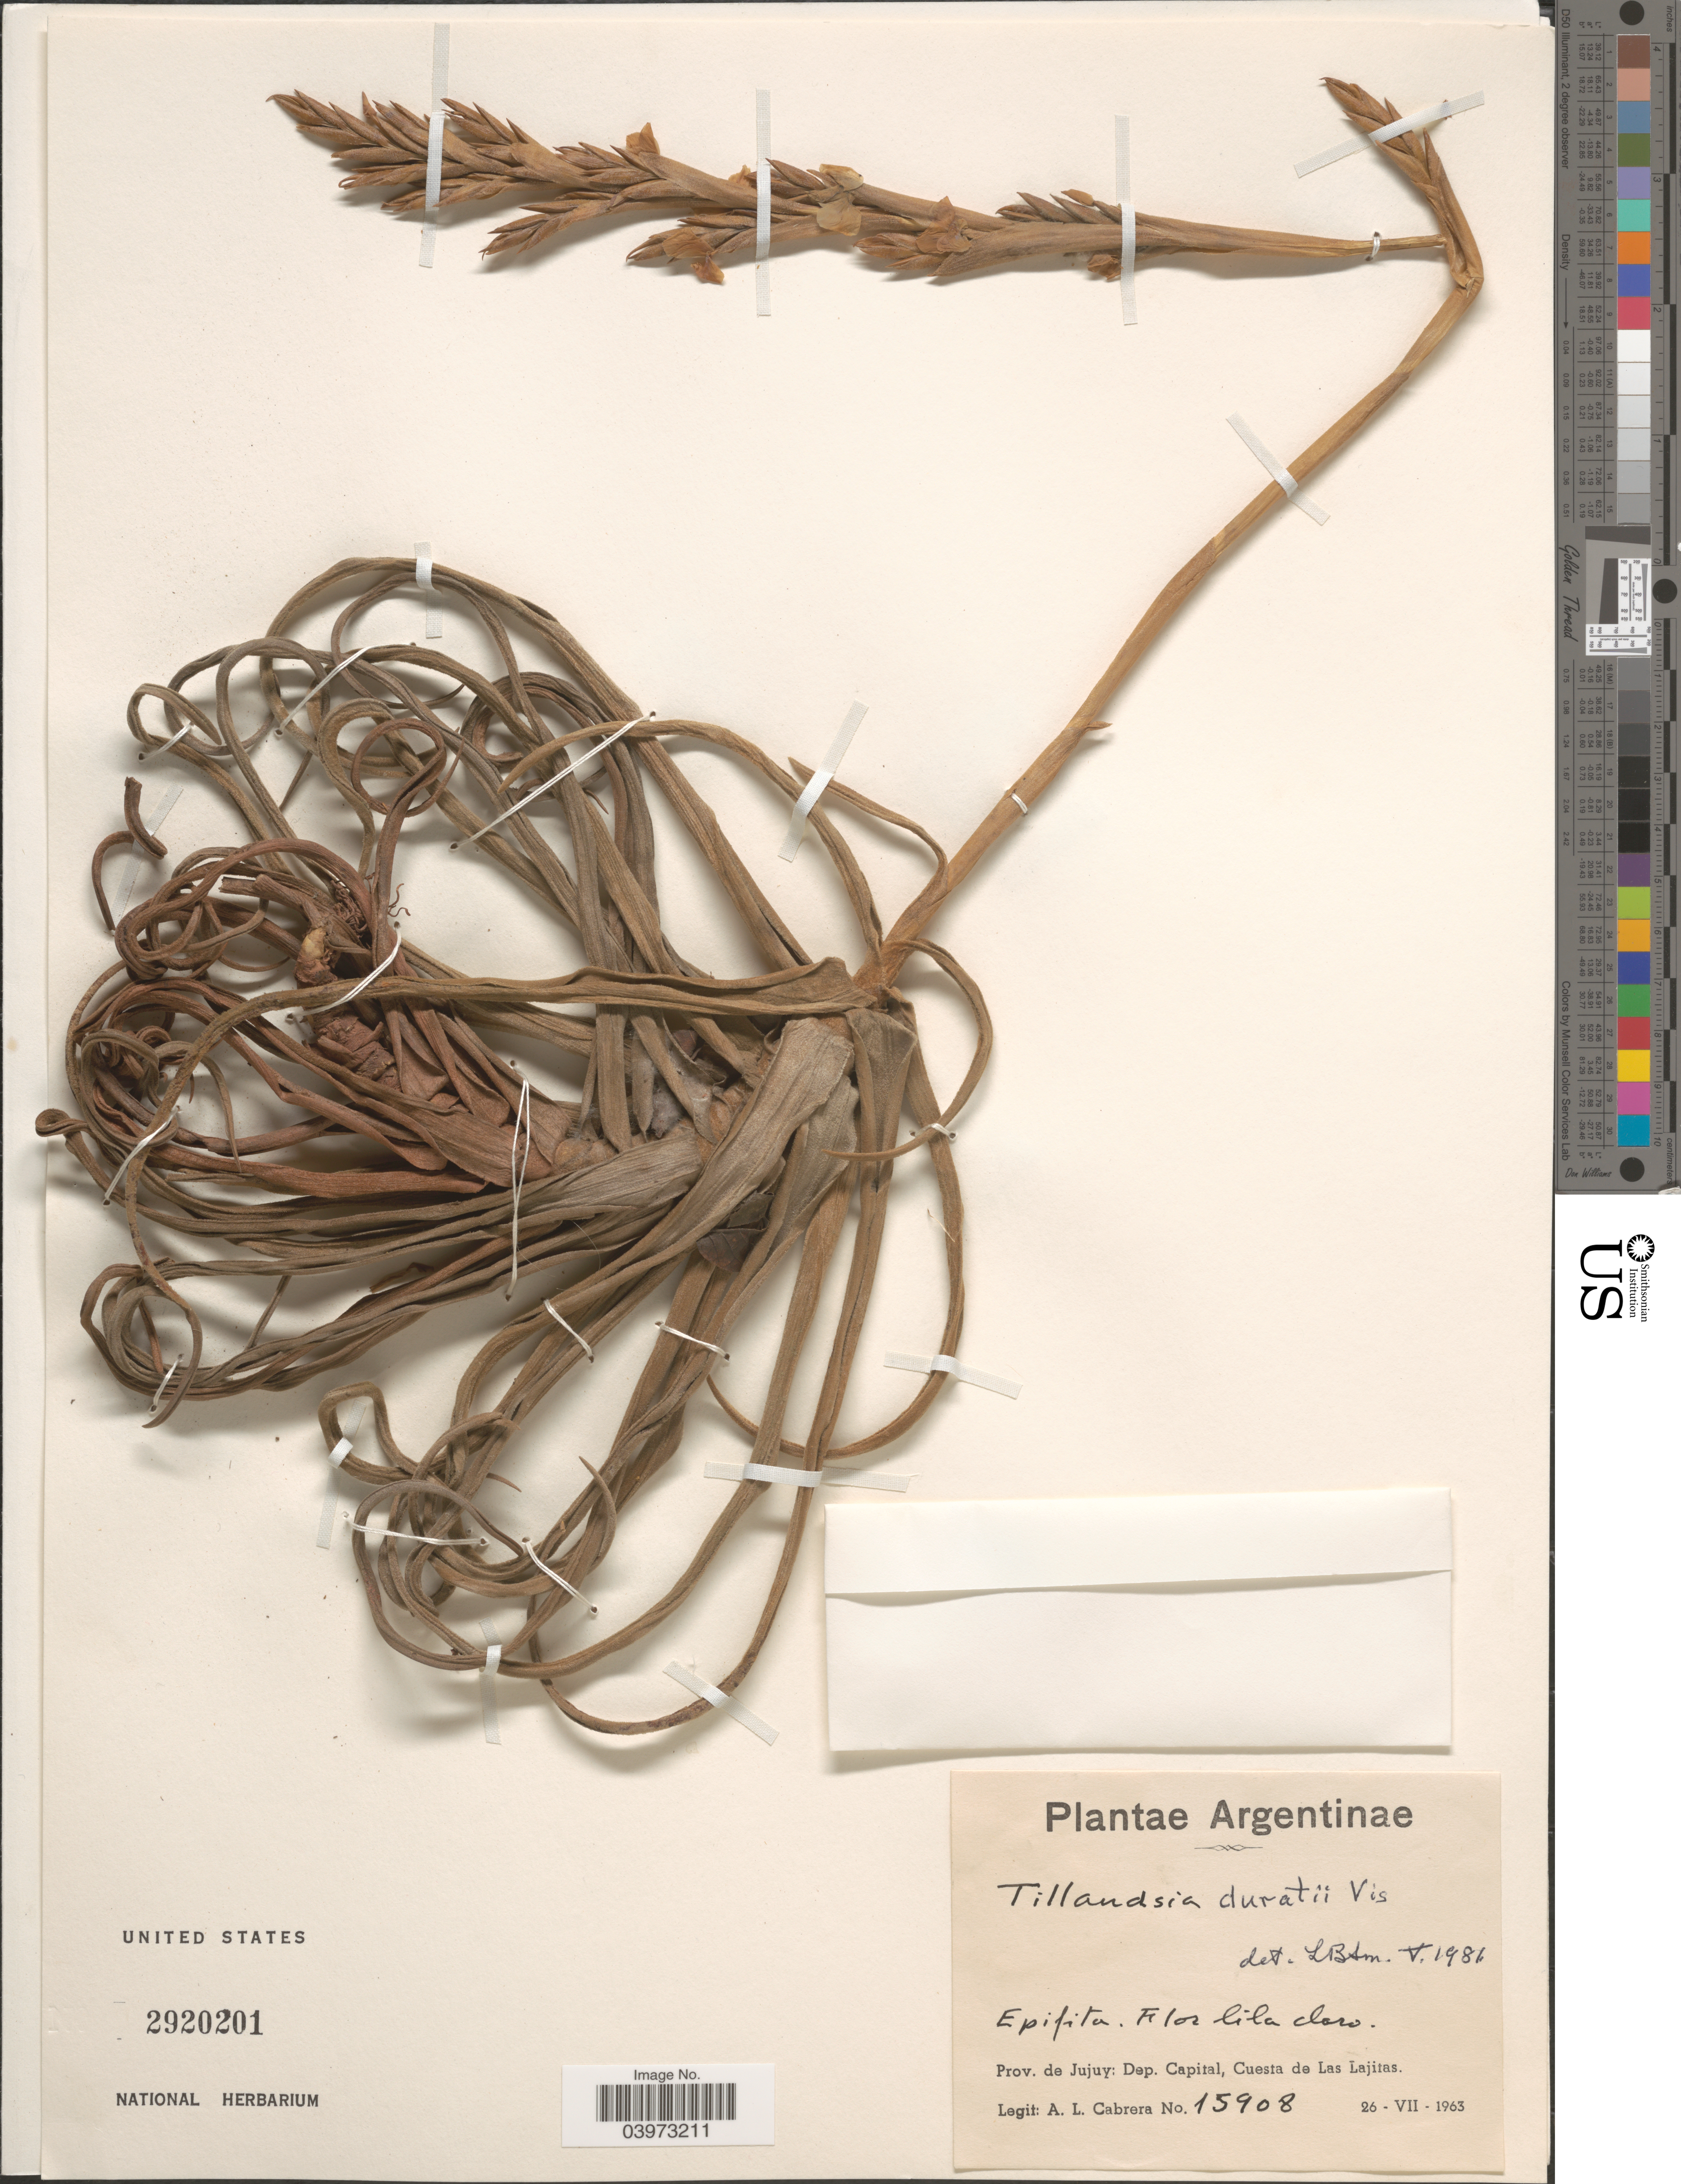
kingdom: Plantae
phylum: Tracheophyta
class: Liliopsida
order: Poales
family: Bromeliaceae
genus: Tillandsia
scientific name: Tillandsia duratii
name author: Vis.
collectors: A. L. Cabrera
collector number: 15908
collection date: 1963-07-26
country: Argentina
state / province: Jujuy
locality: Argentinae. Dep. Capital, Cuesta de Las Lajitas.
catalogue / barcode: US 2920201